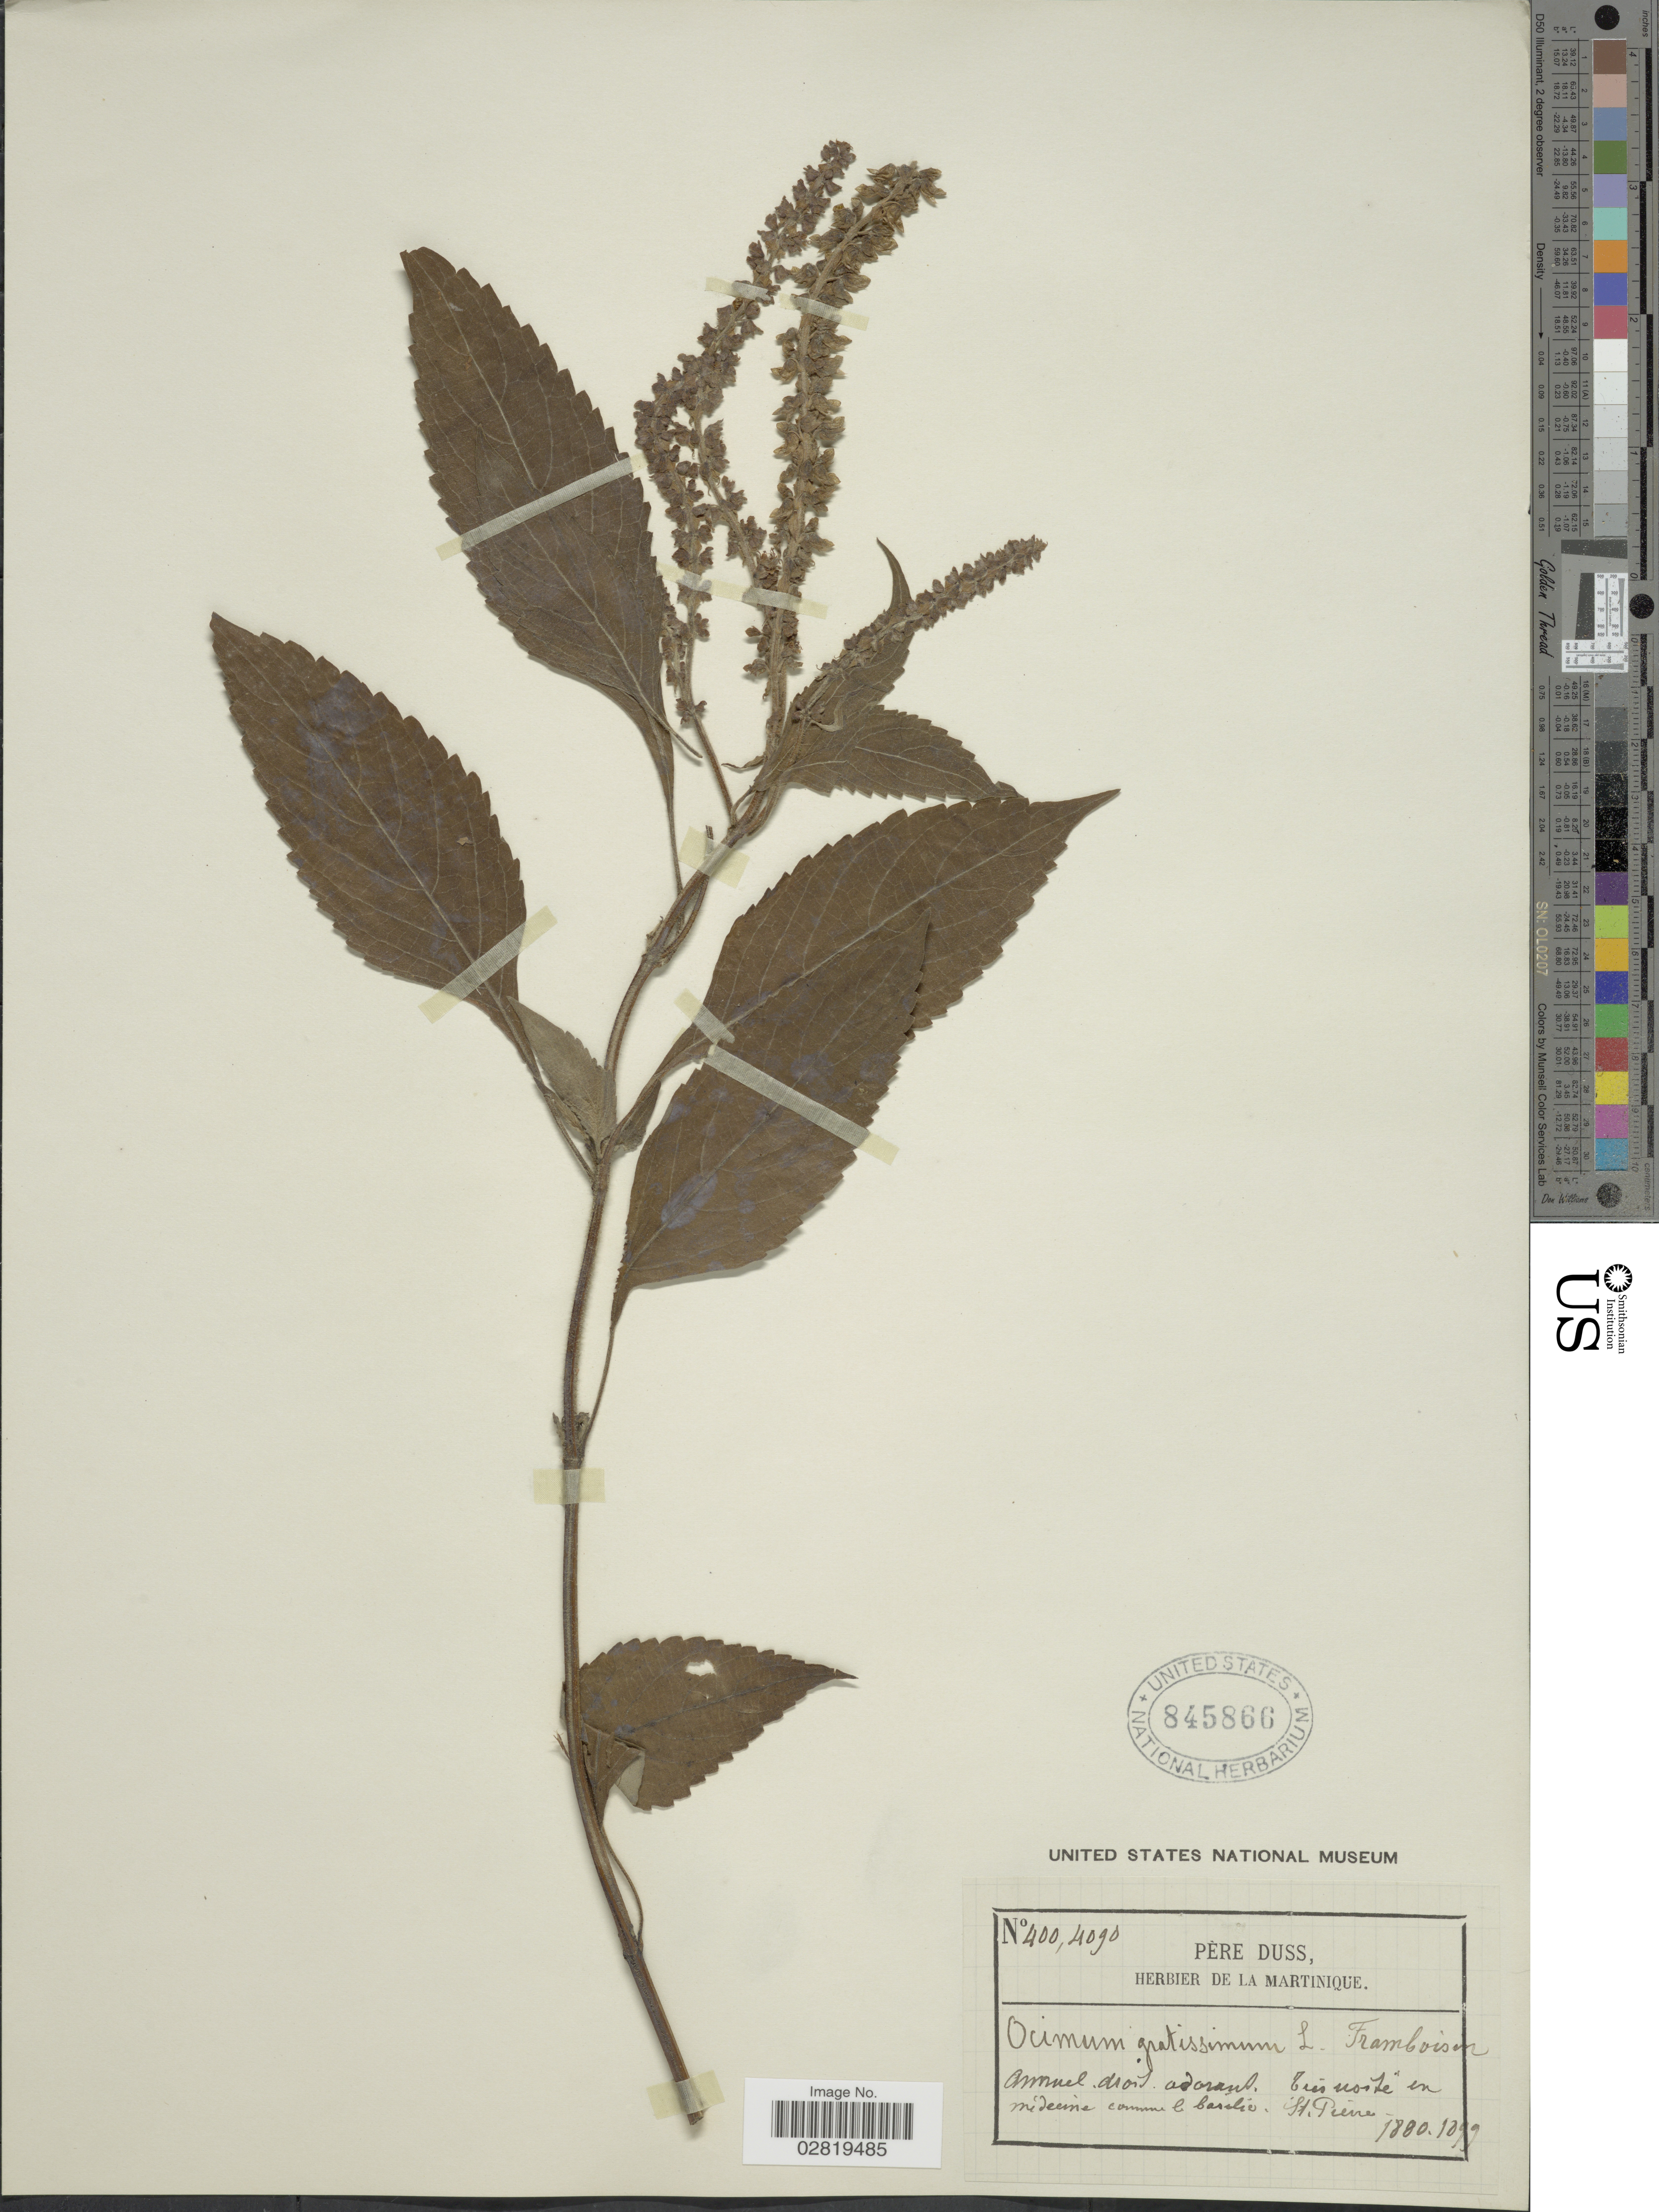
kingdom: Plantae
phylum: Tracheophyta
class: Magnoliopsida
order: Lamiales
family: Lamiaceae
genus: Ocimum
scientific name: Ocimum gratissimum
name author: L.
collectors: Père Duss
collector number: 400/4090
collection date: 1880/1899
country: Martinique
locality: St. Pierre.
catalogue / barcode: US 845866